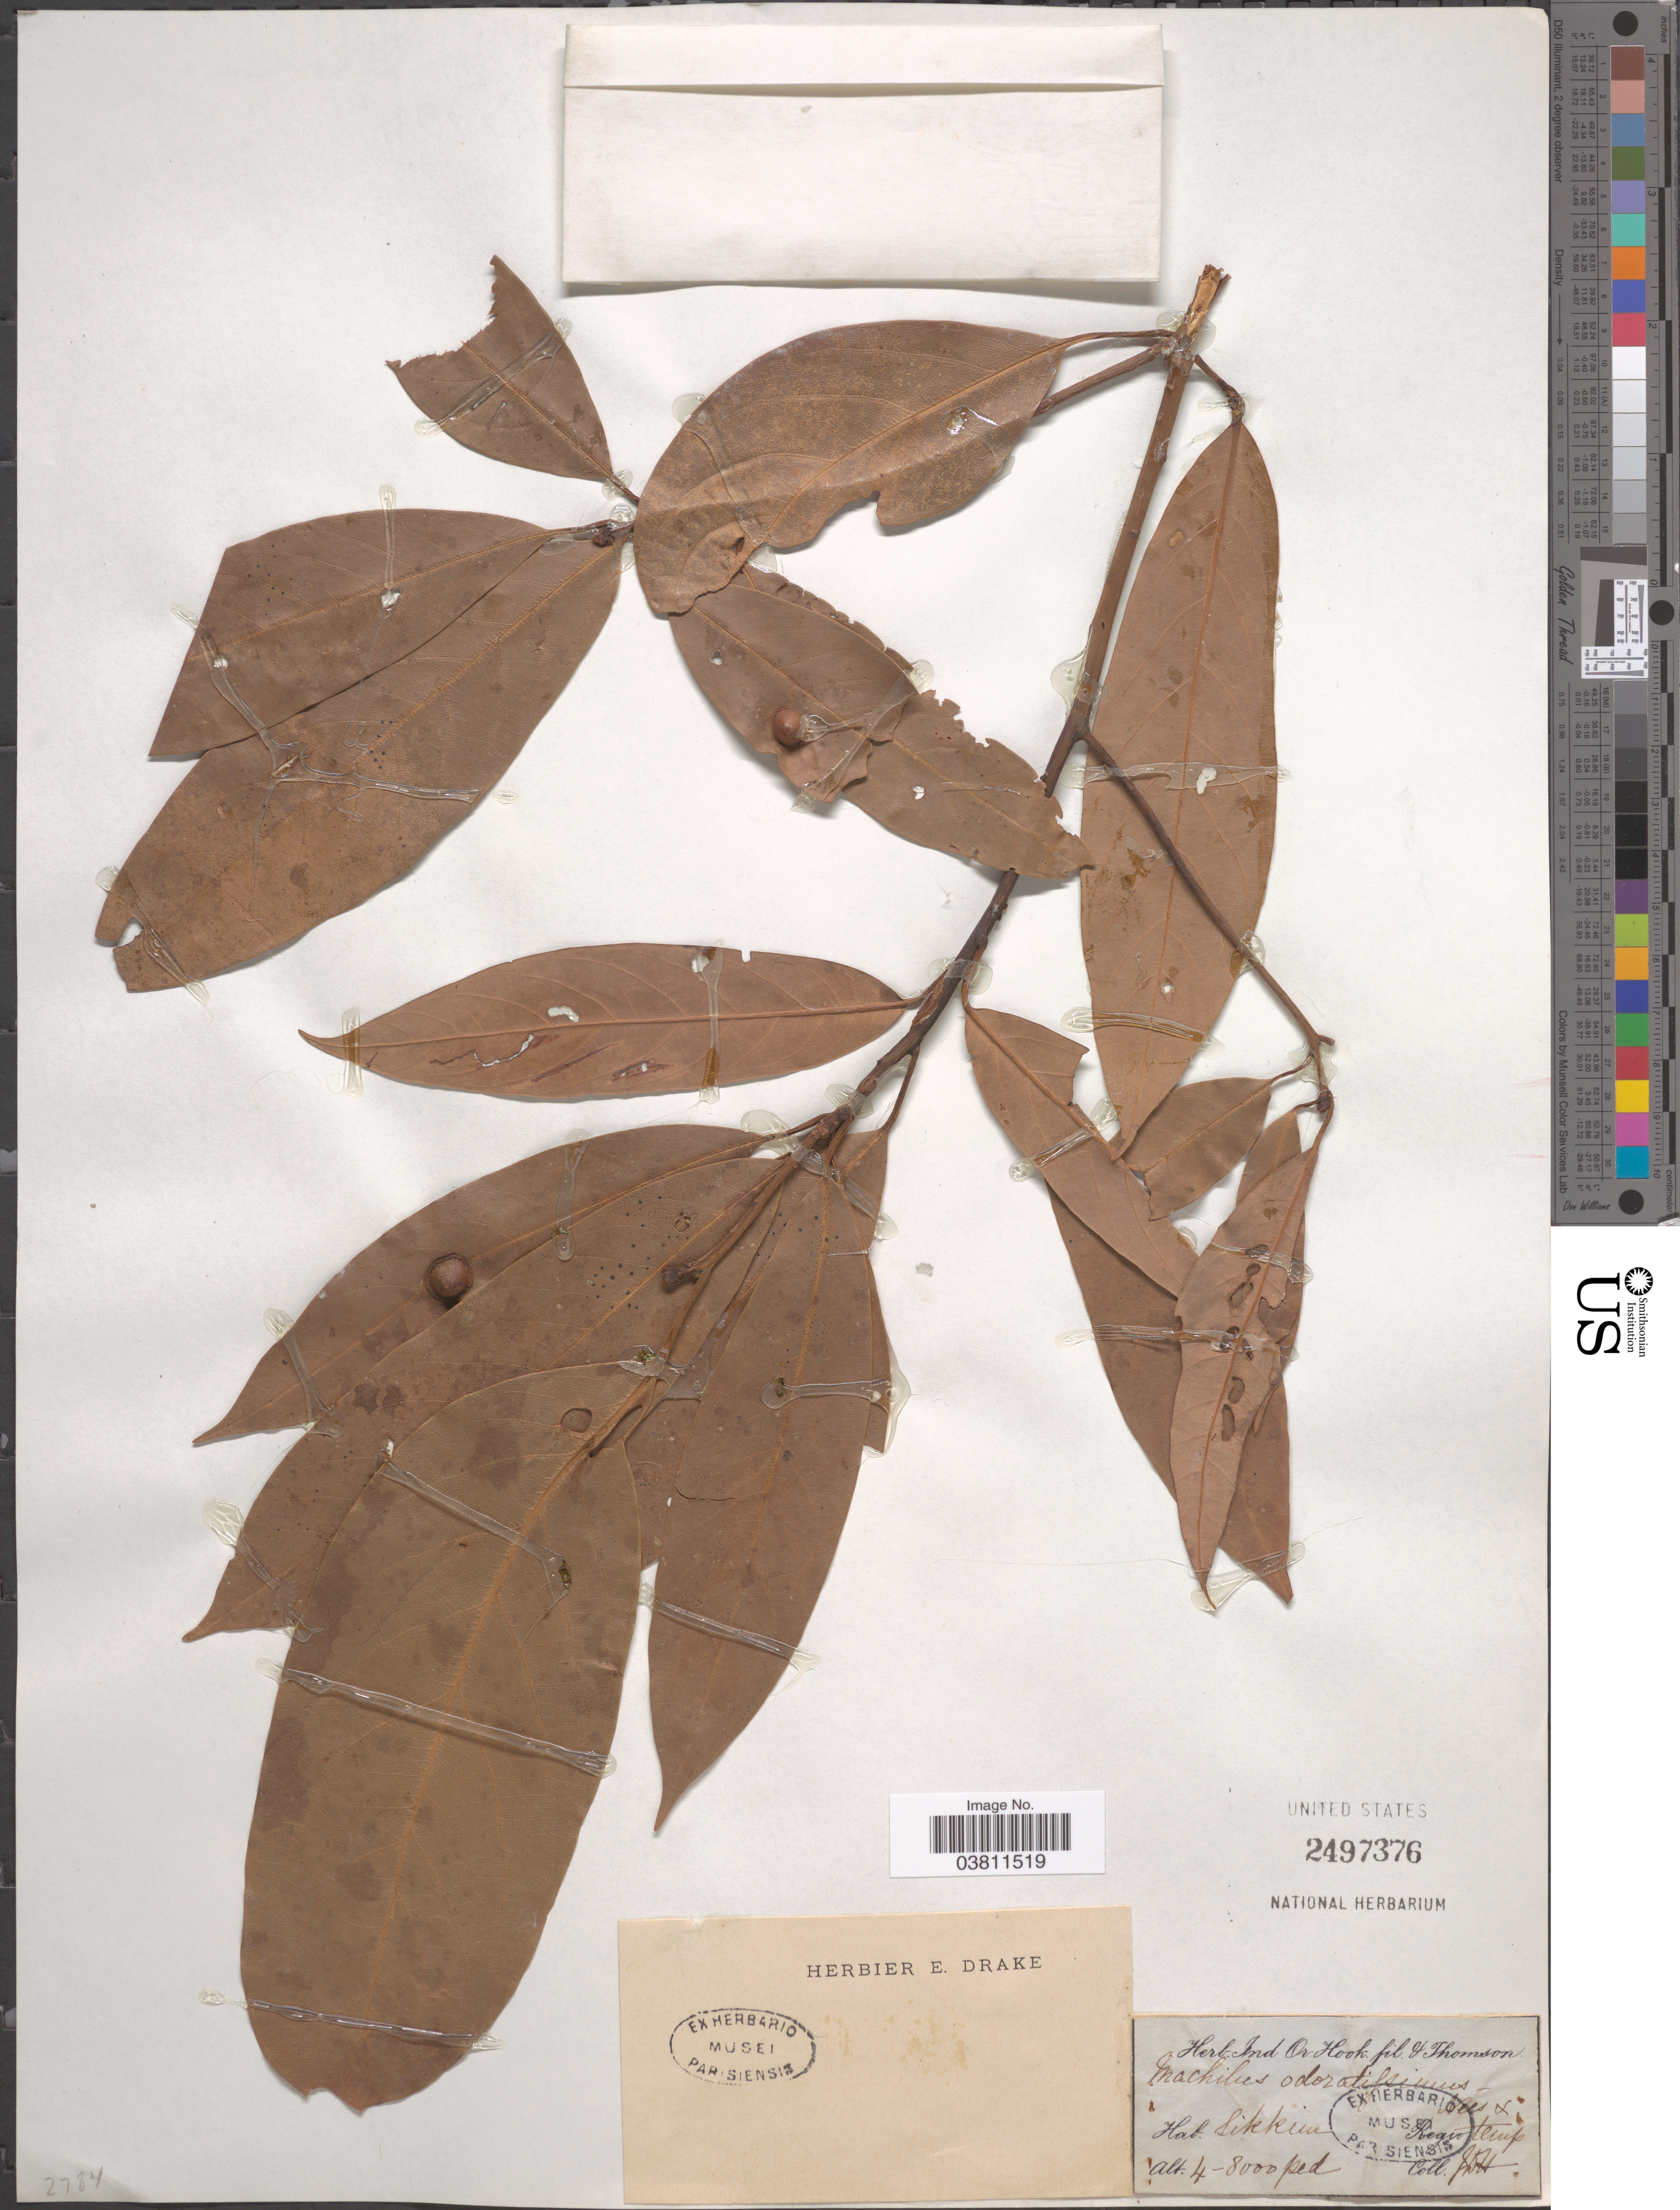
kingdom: Plantae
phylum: Tracheophyta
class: Magnoliopsida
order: Laurales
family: Lauraceae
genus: Persea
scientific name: Persea odoratissima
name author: (Nees) Kosterm.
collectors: J. D. Hooker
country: India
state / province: Sikkim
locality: Regio temp.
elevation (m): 1219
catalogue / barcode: US 2497376